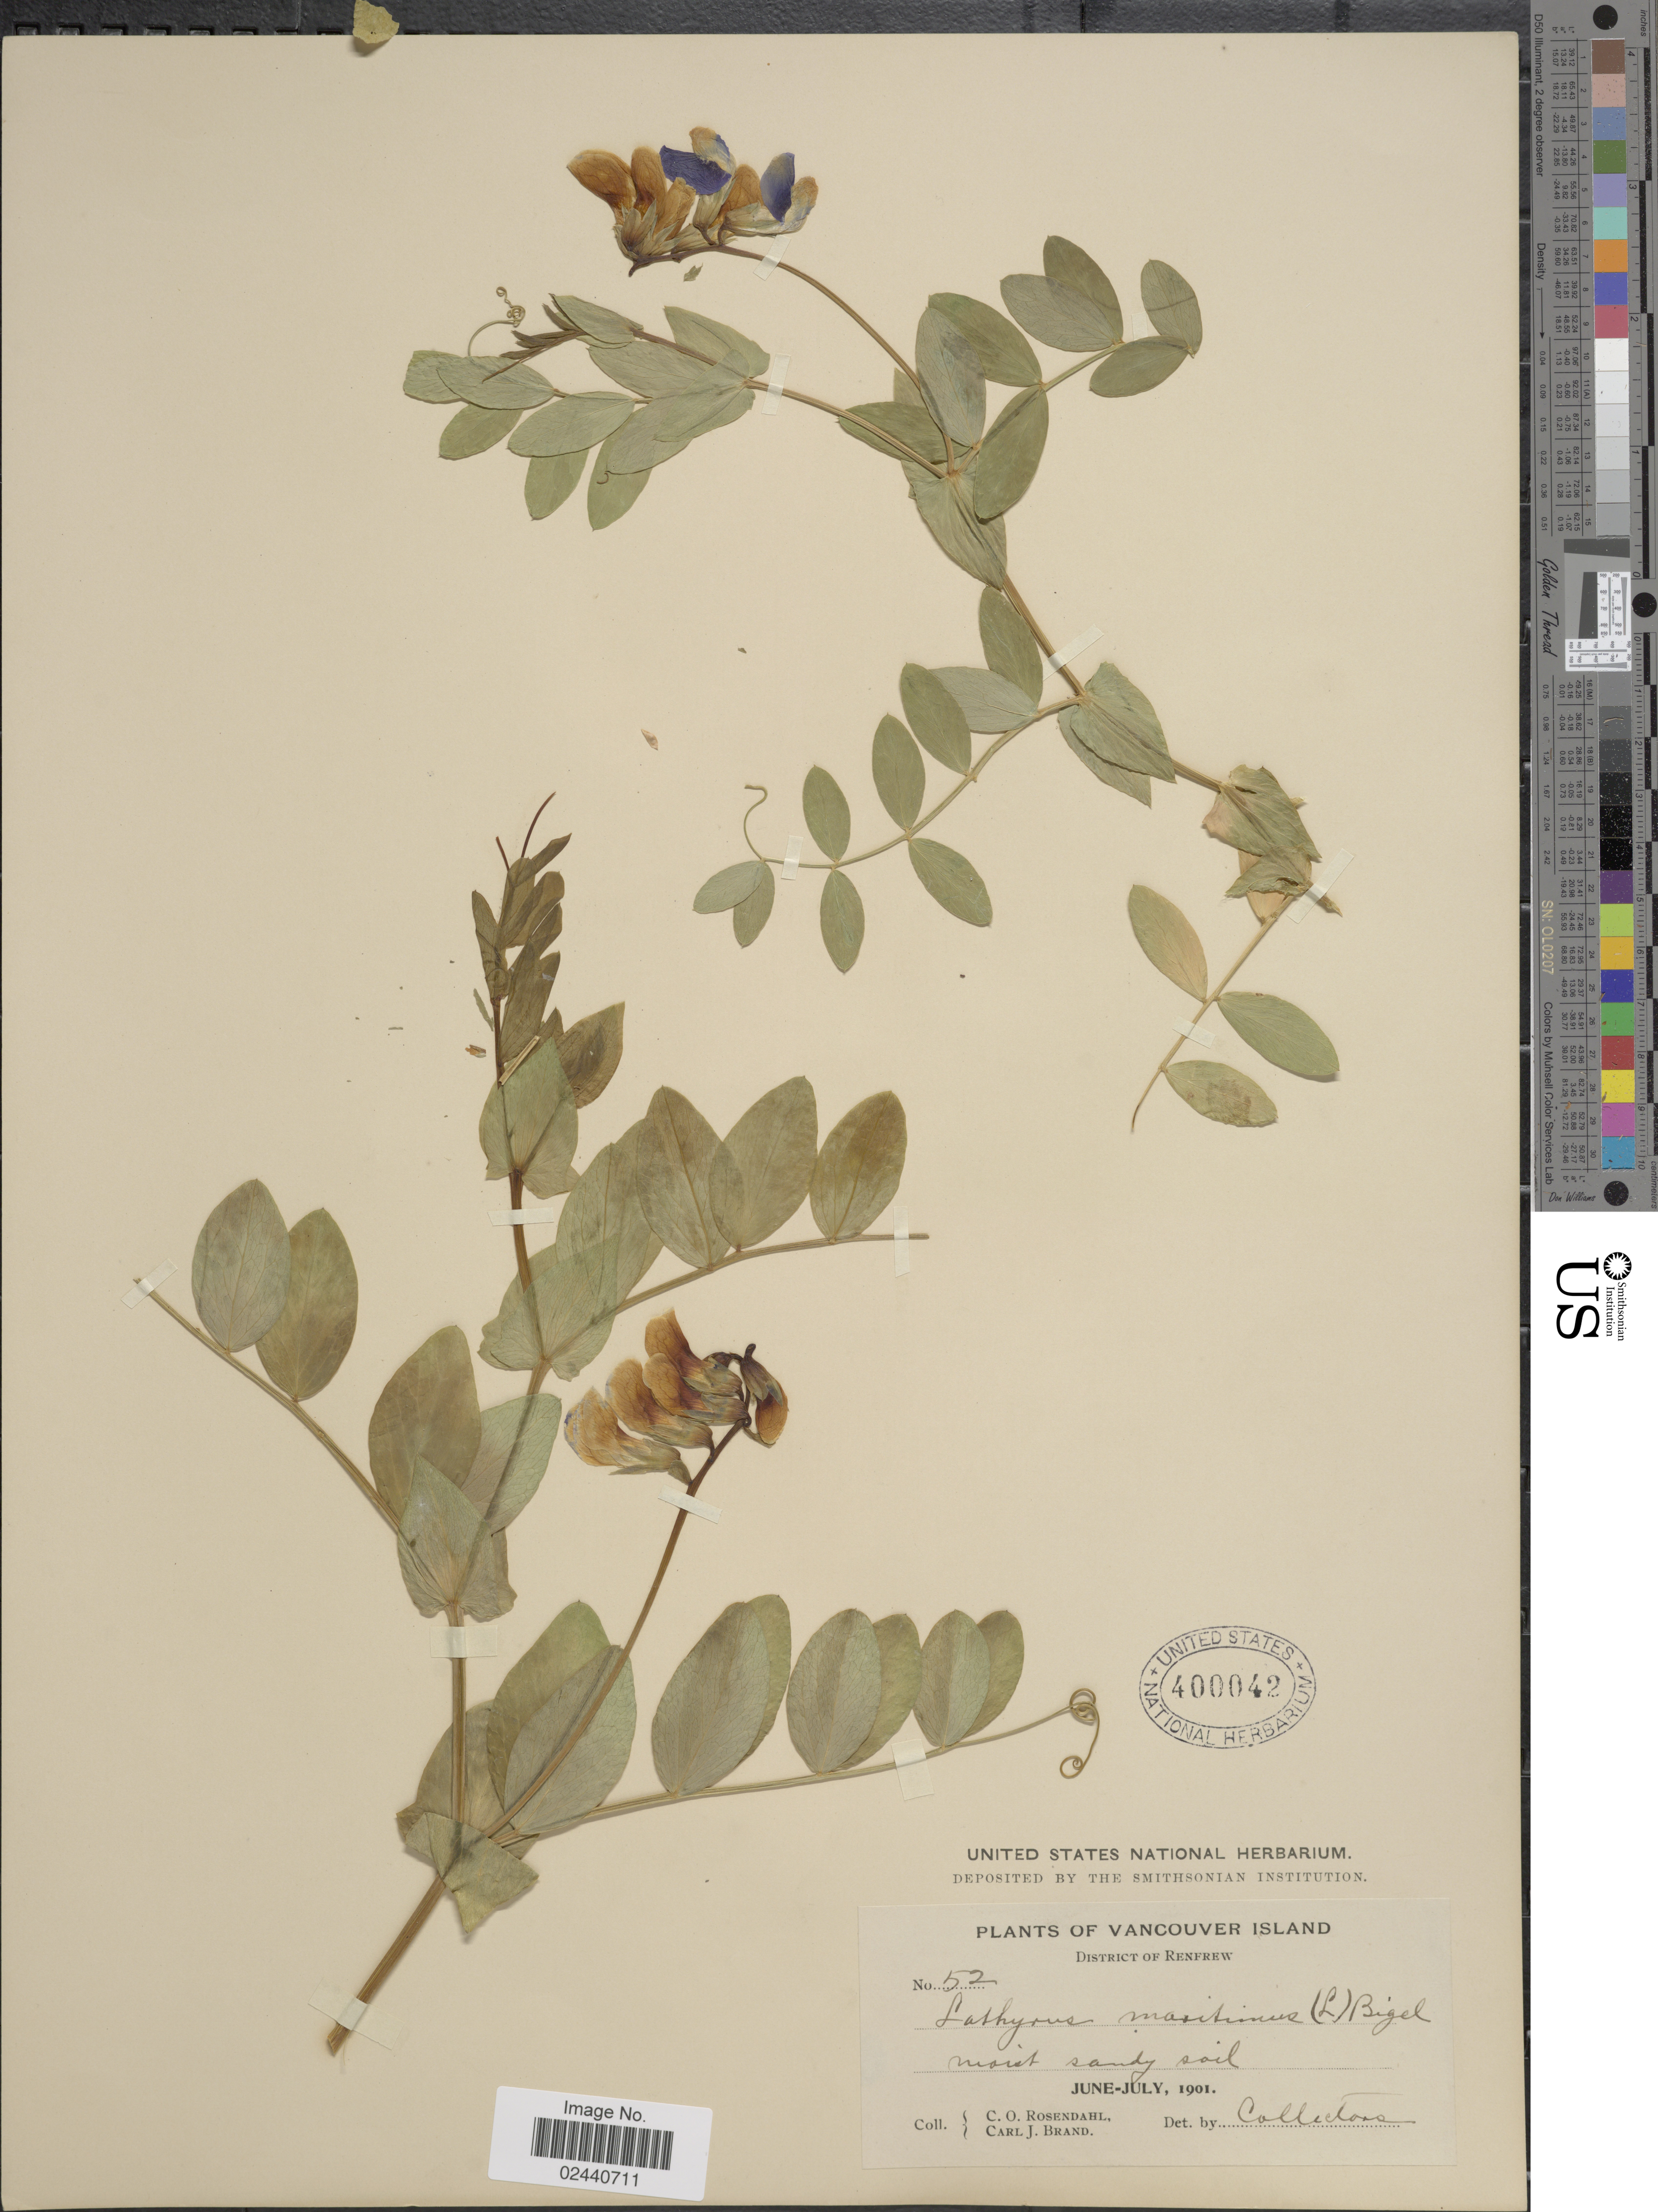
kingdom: Plantae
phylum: Tracheophyta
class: Magnoliopsida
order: Fabales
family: Fabaceae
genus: Lathyrus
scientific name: Lathyrus japonicus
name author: Willd.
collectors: C. O. Rosendahl & C. J. Brand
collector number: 52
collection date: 1901-06/1901-07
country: Canada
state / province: British Columbia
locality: Vancouver Island, District of Renfrew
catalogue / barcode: US 400042